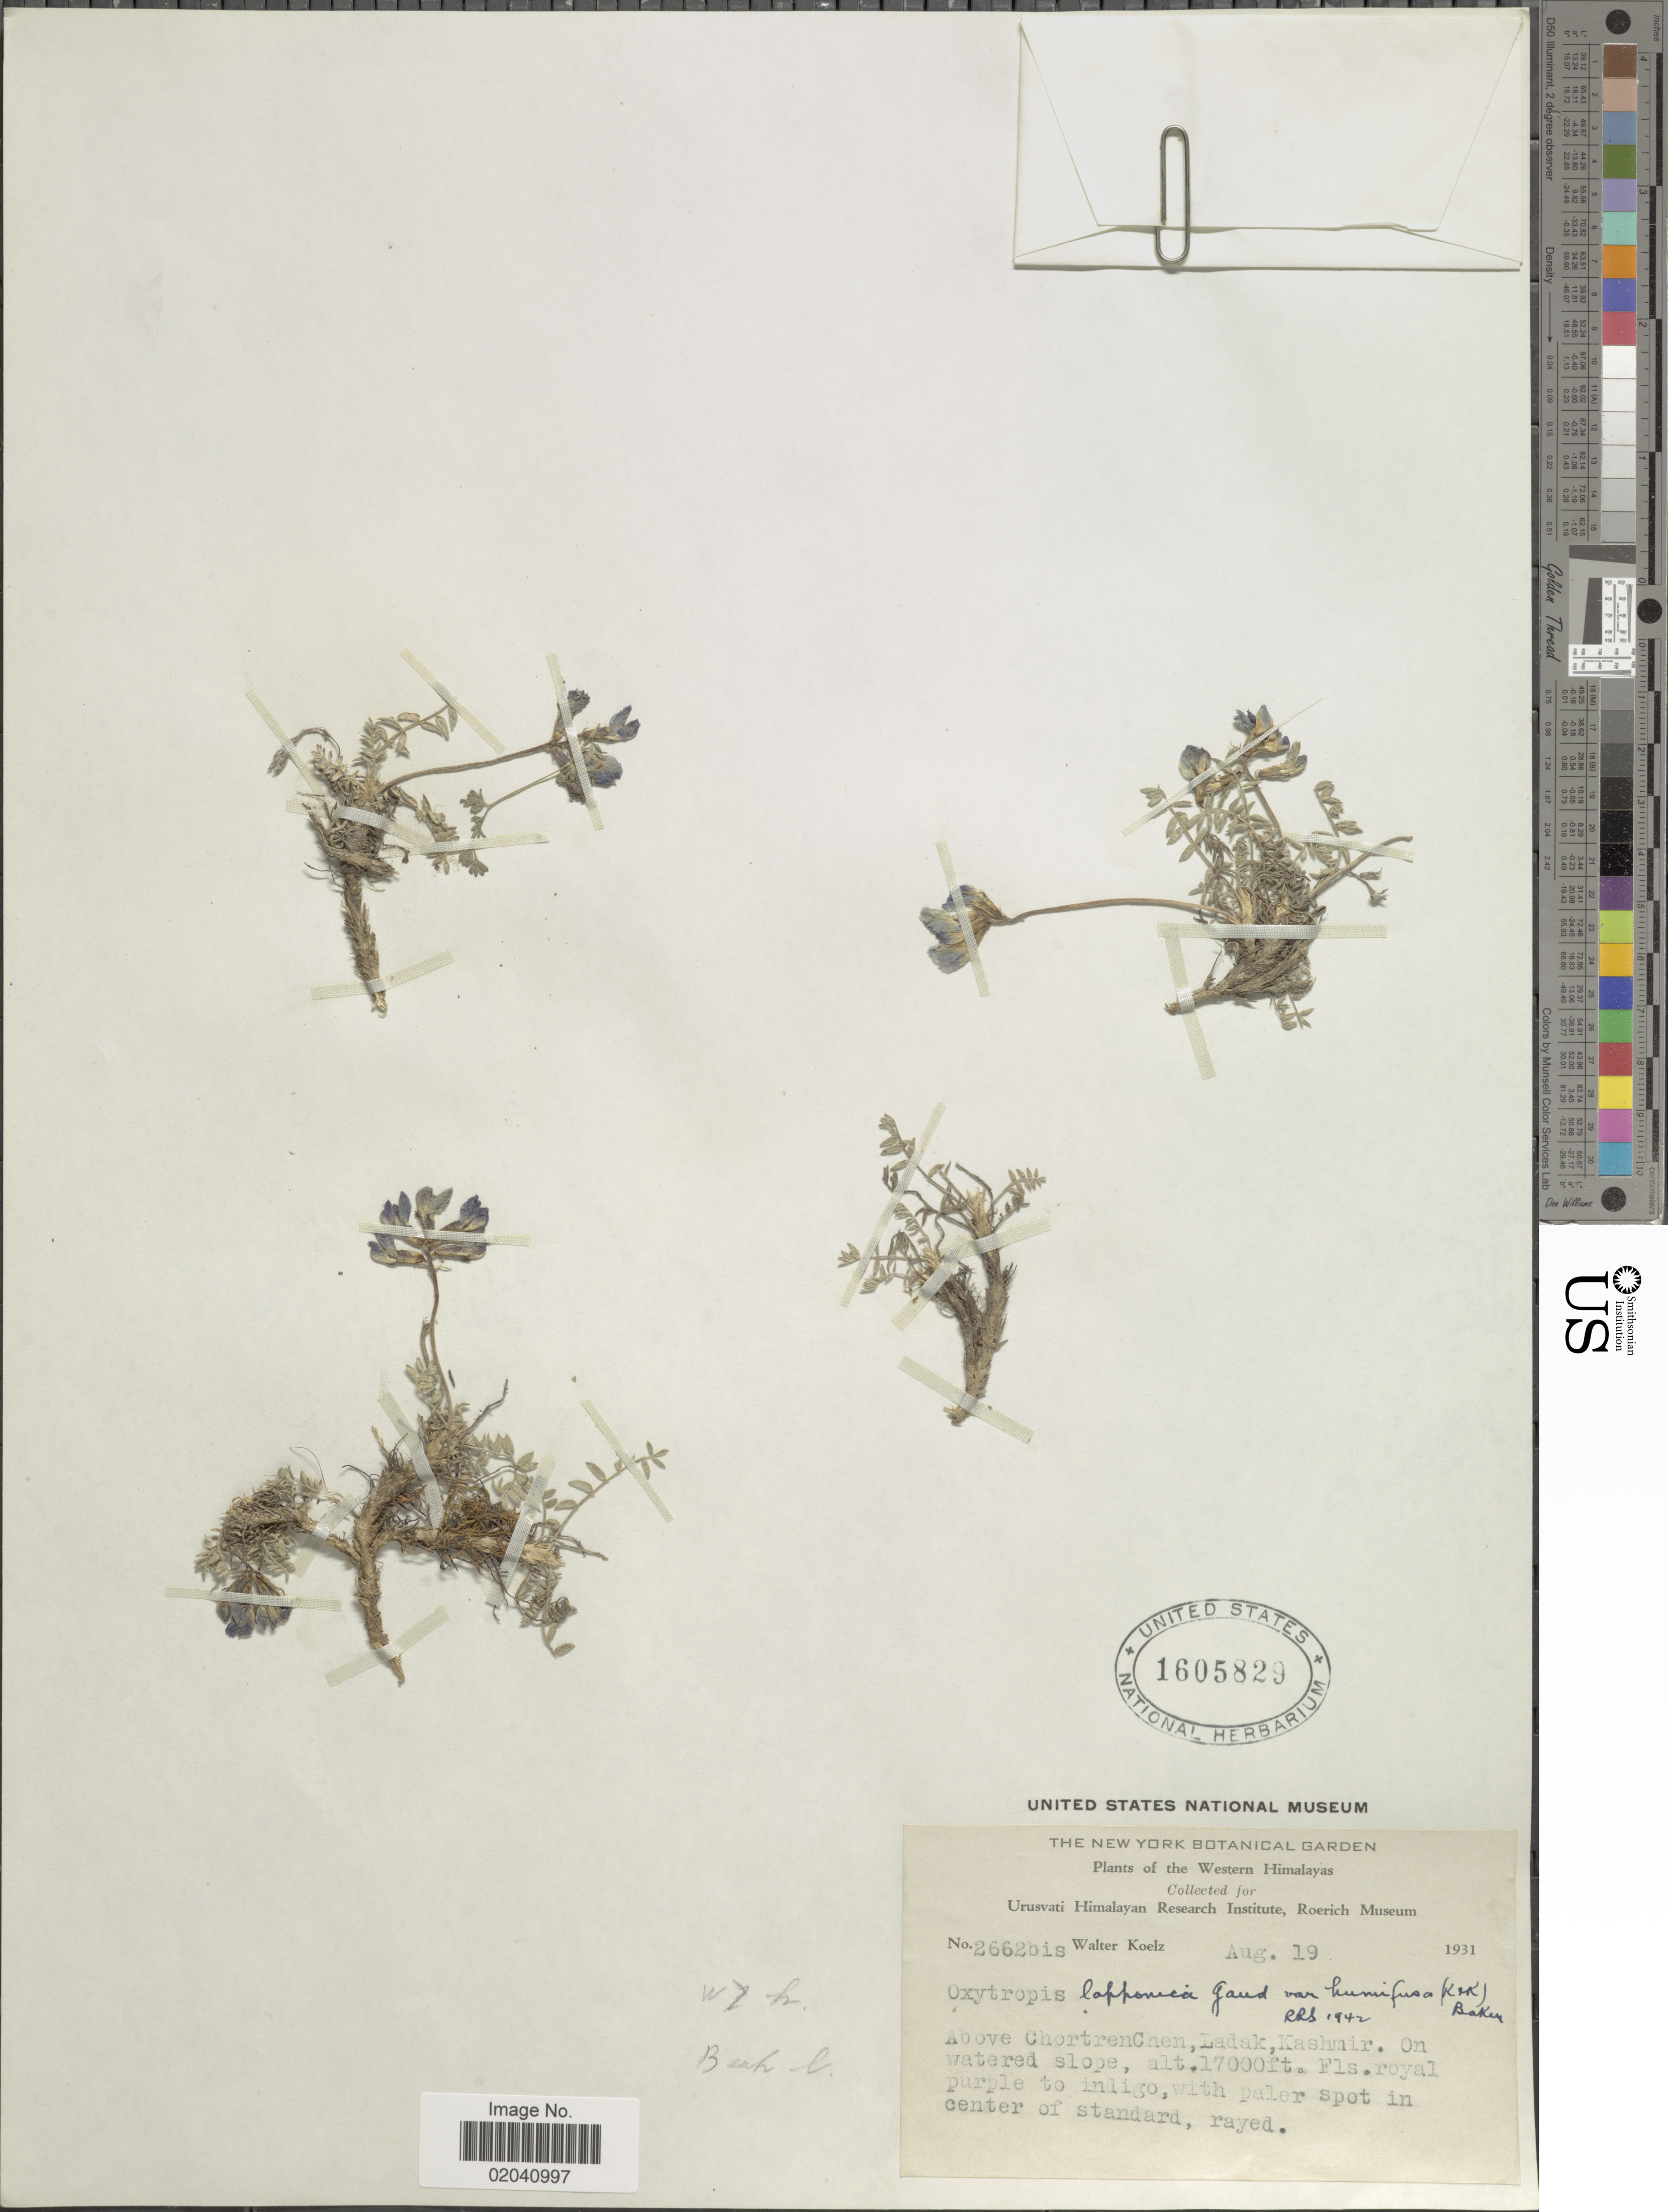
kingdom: Plantae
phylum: Tracheophyta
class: Magnoliopsida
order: Fabales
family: Fabaceae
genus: Oxytropis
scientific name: Oxytropis lapponica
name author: (Wahlenb.) Gay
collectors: W. N. Koelz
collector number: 2662bis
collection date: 1931-08-19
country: India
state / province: Ladakh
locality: Western Himalayas, above Chortren Chen, Ladak, Kashmir, on watered slope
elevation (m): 5182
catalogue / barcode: US 1605829